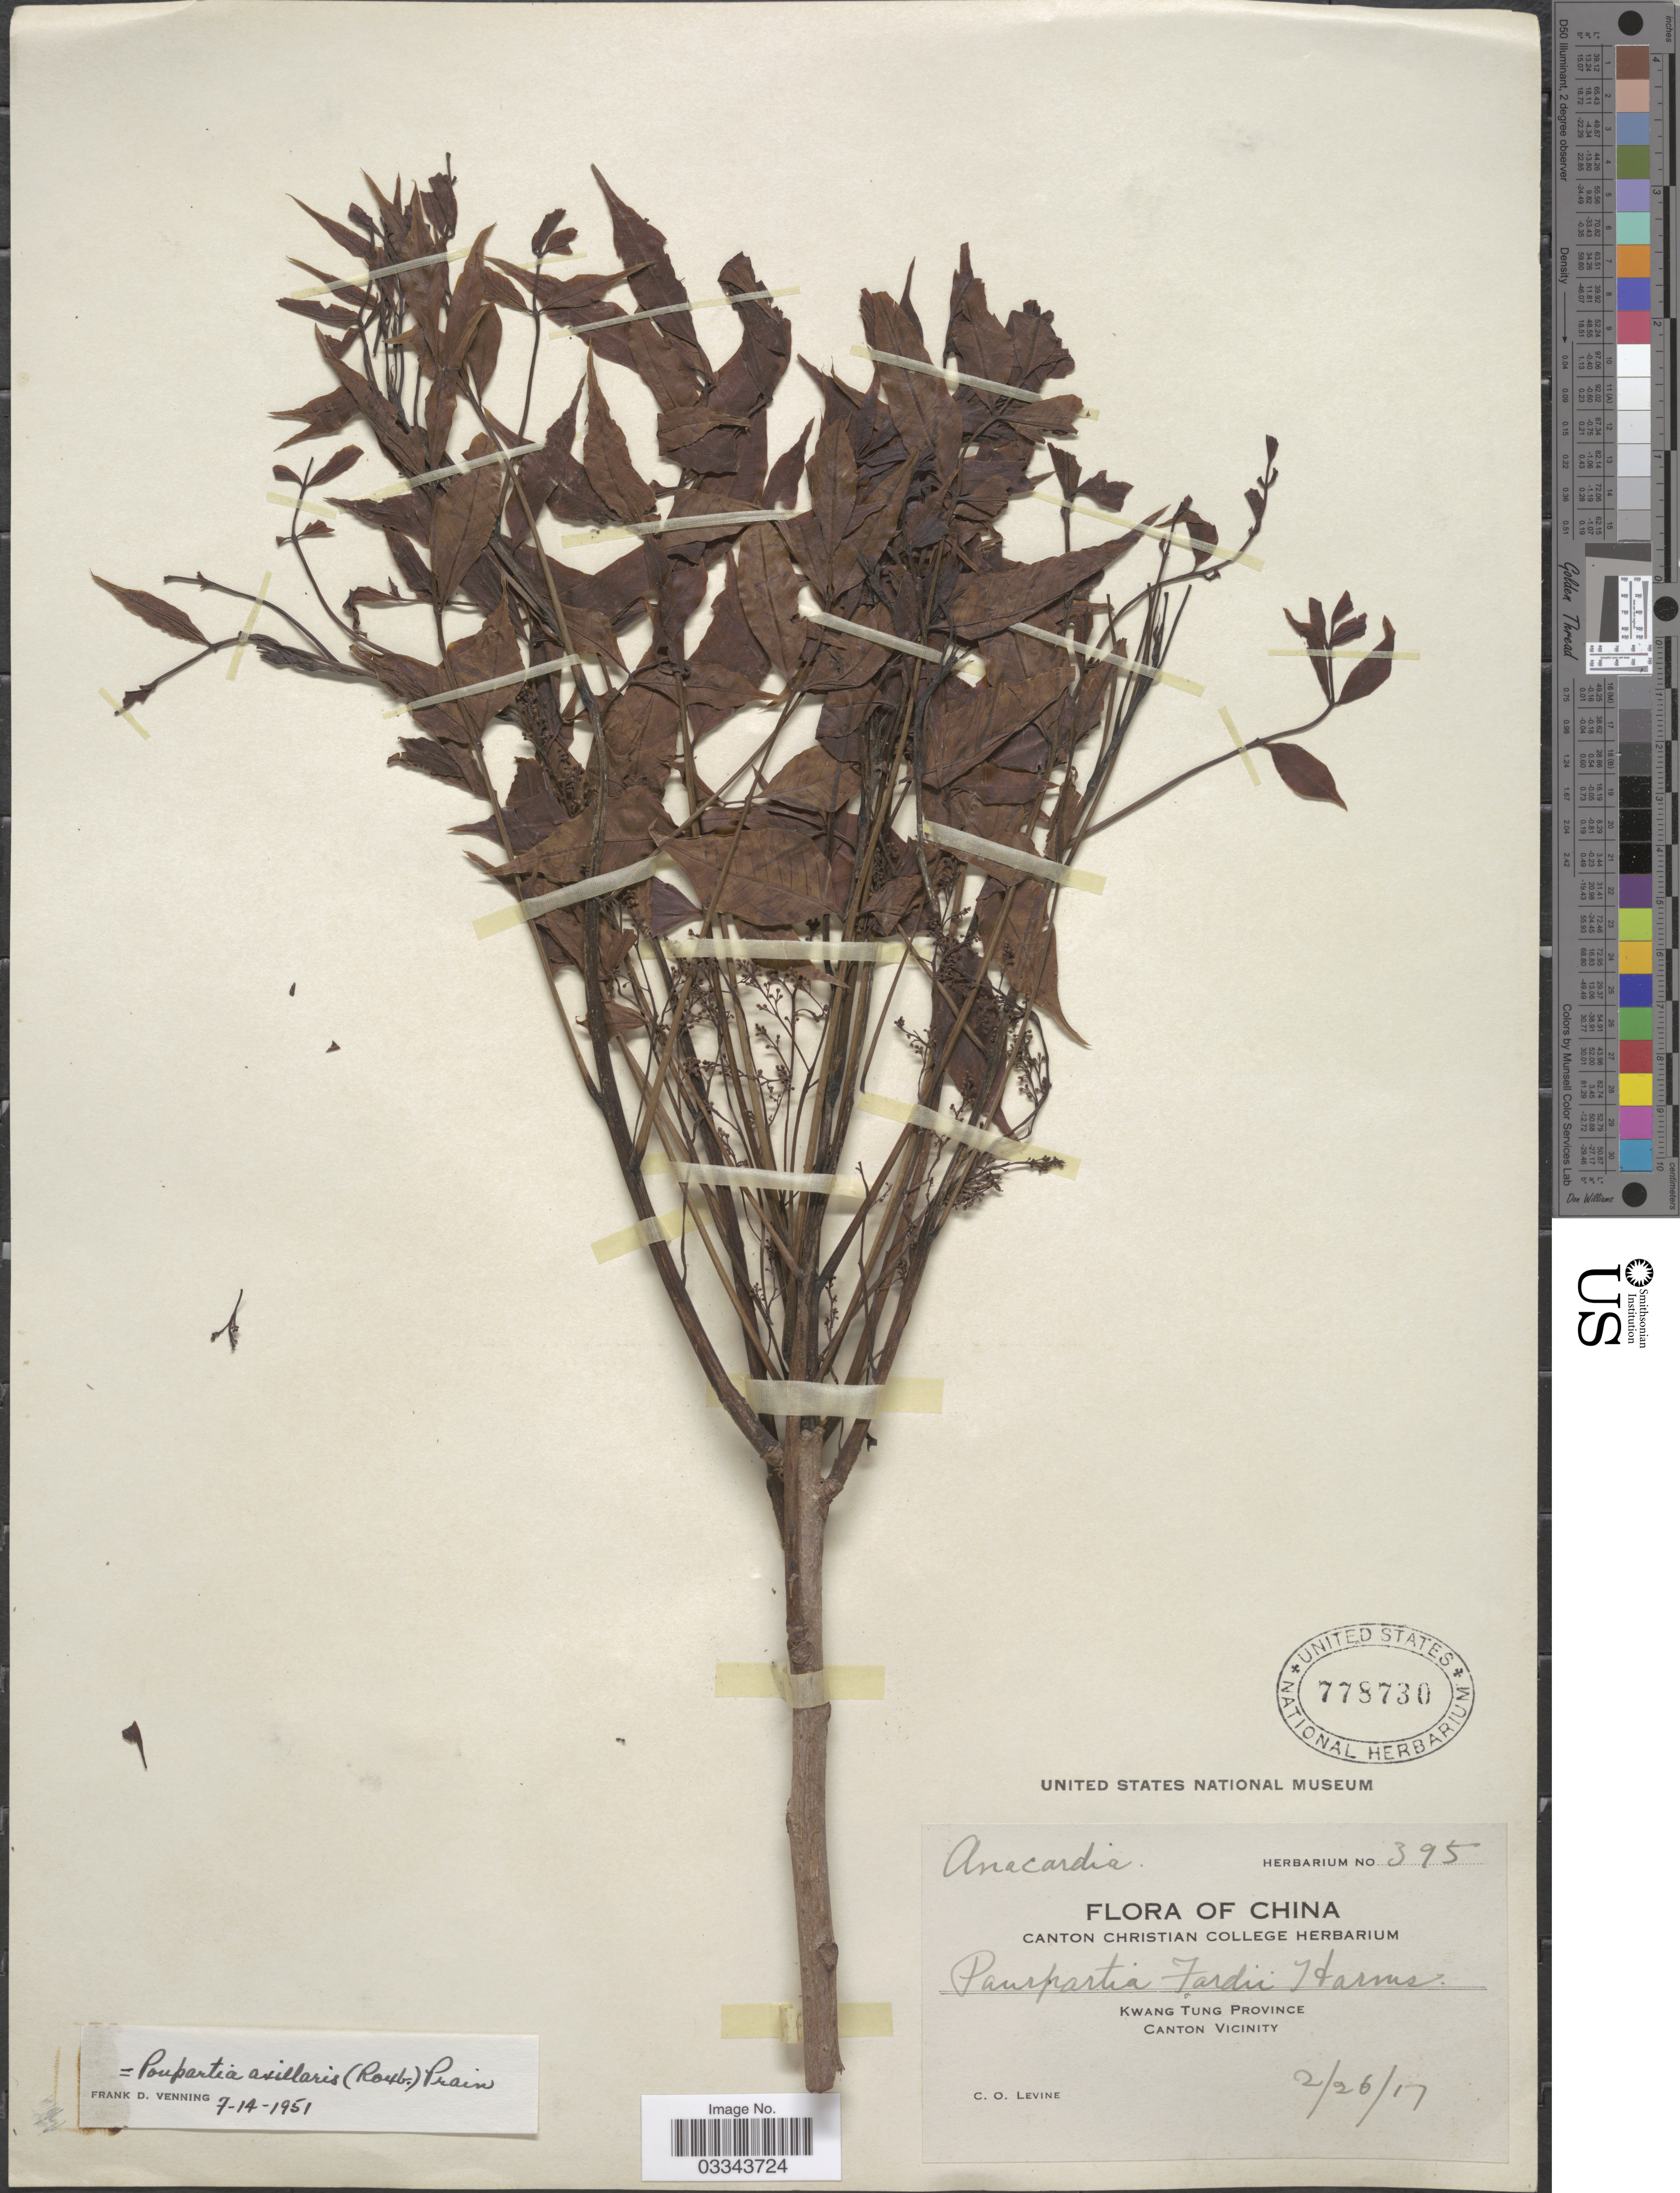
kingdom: Plantae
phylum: Tracheophyta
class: Magnoliopsida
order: Sapindales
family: Anacardiaceae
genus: Choerospondias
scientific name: Choerospondias axillaris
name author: (Roxb.) B.L. Burtt & A.W. Hill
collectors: C. O. Levine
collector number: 395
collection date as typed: Transcribed d/m/y: 26/2/17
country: China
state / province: Guangdong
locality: Kwang Tung Province. Canton and Vicinity.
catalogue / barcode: US 778730